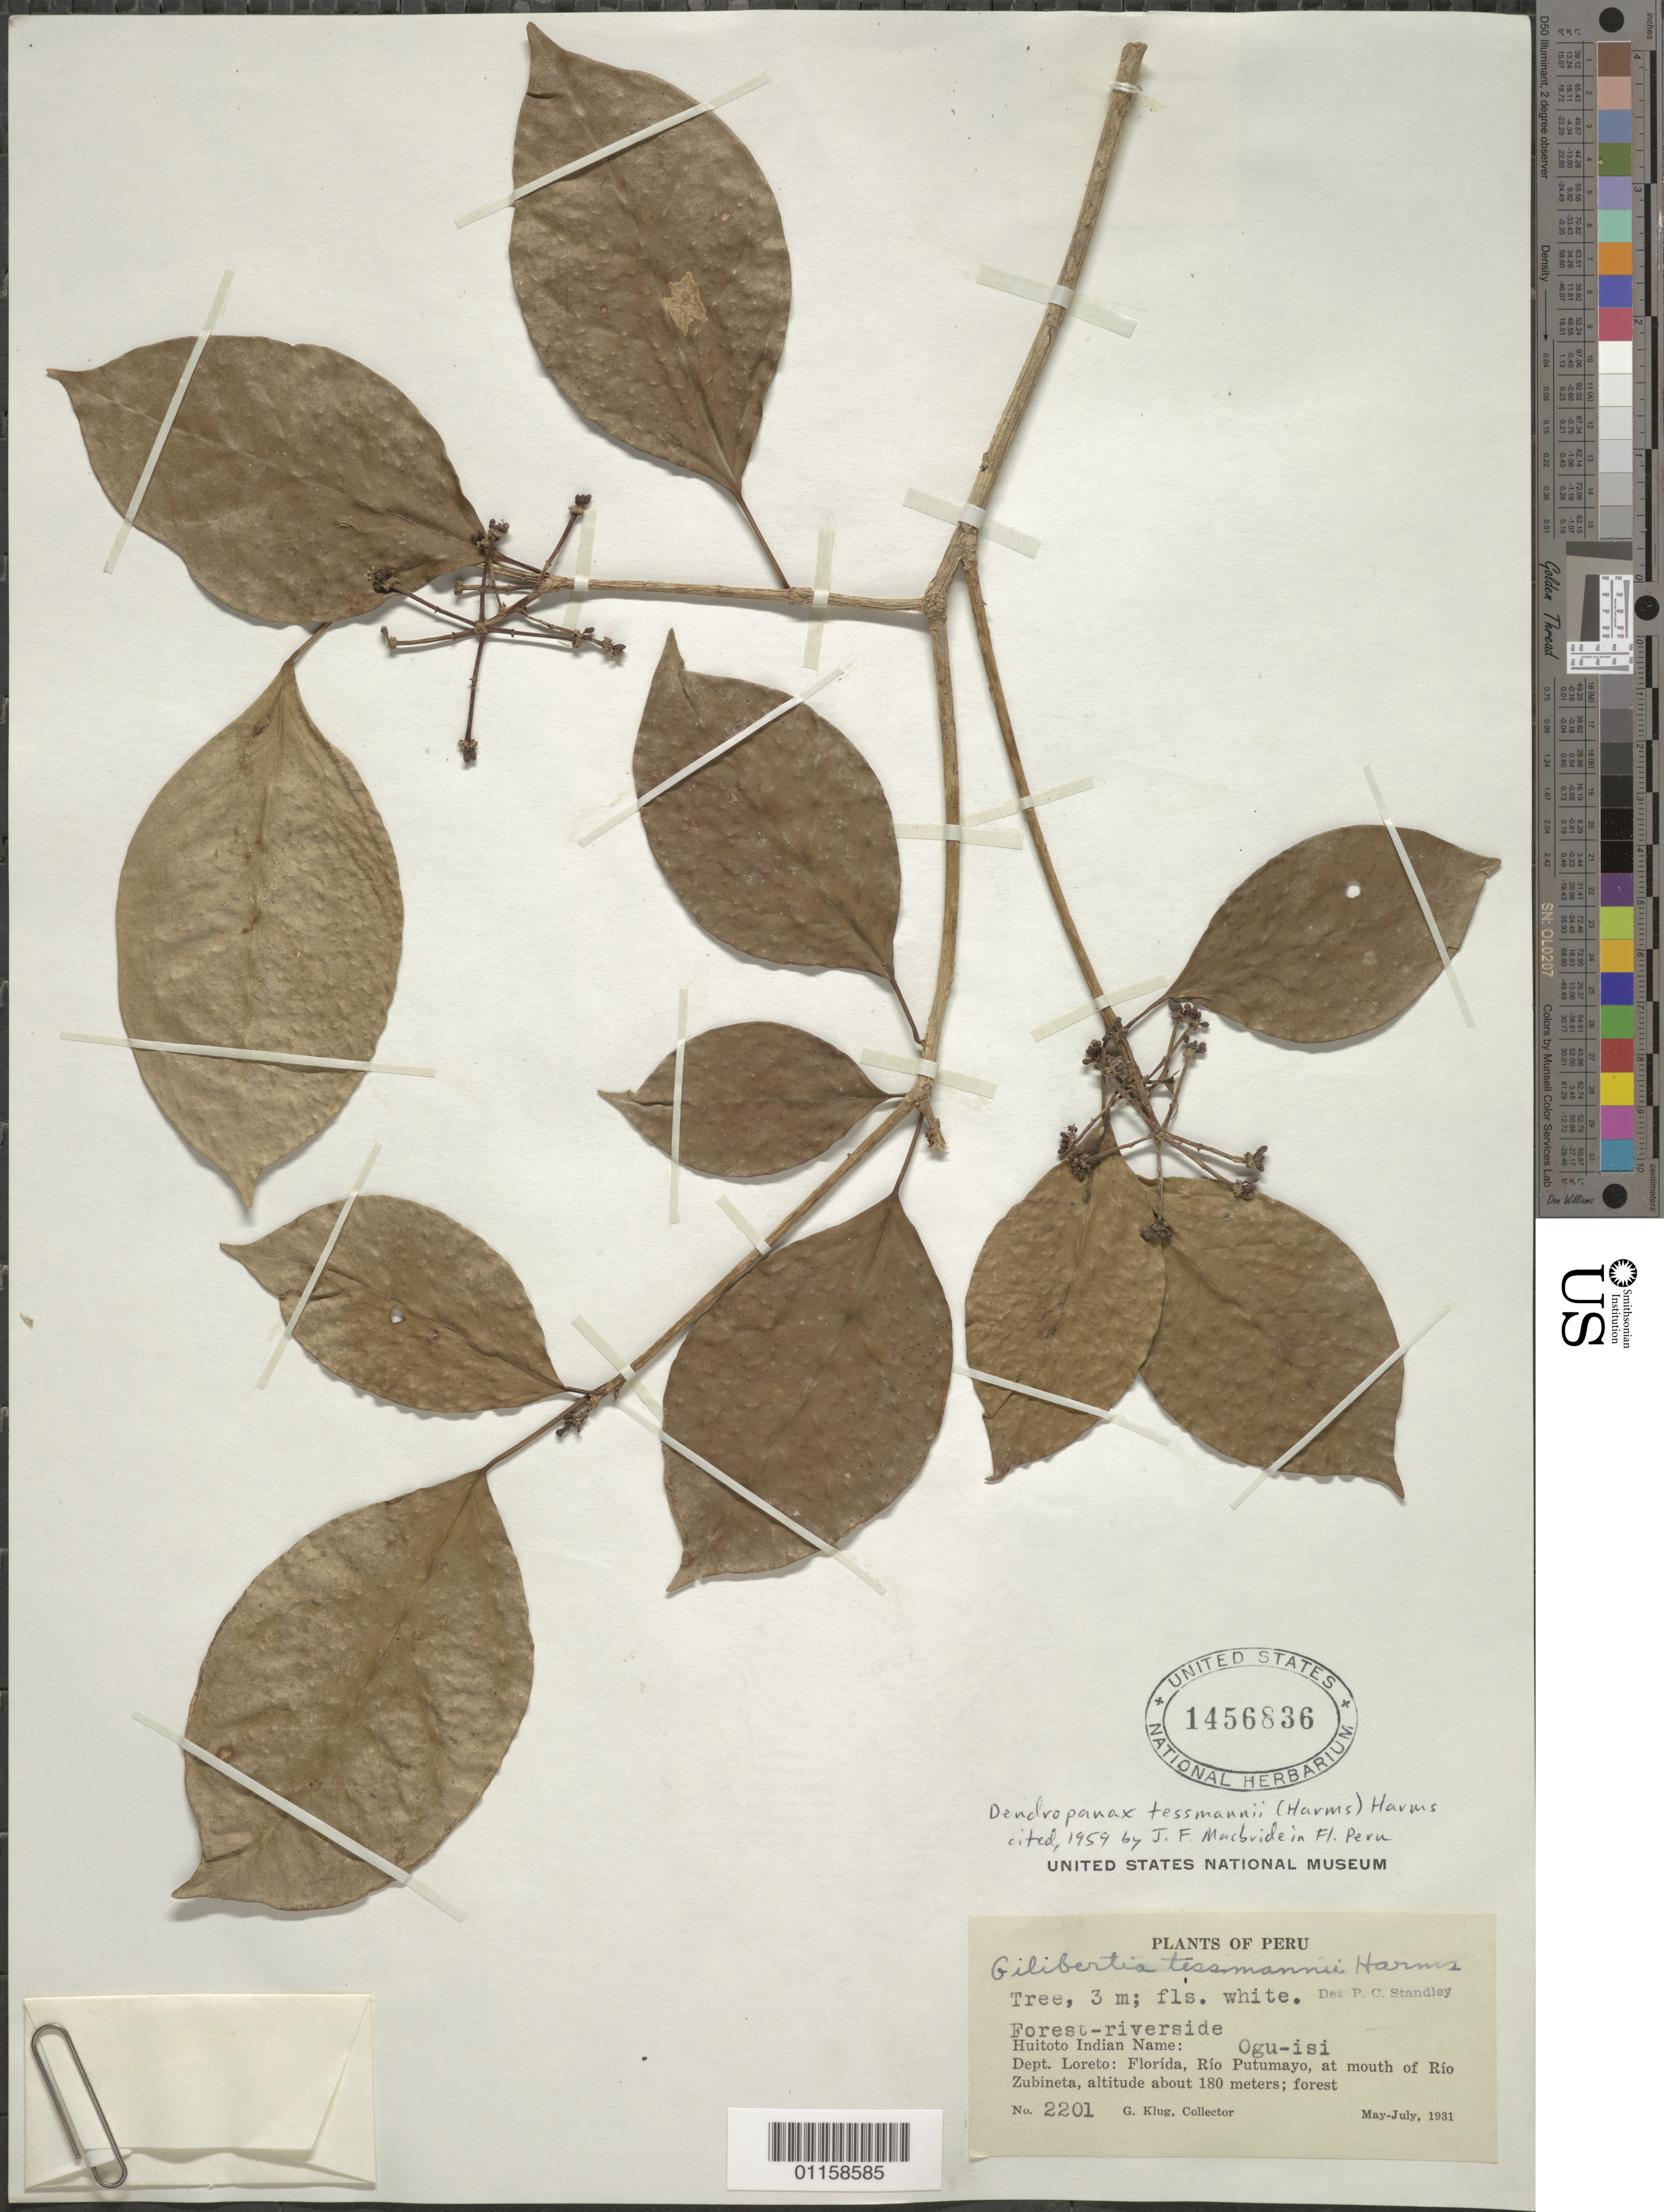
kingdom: Plantae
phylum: Tracheophyta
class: Magnoliopsida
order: Apiales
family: Araliaceae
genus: Dendropanax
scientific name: Dendropanax tessmannii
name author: (Harms) Harms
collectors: G. Klug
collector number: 2201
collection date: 1931-05/1931-07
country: Peru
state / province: Loreto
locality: Florida, Rio Putumayo, at mouth of Rio Zubineta.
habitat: Shrub. Forest - riverside.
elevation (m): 180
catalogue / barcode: US 1456836